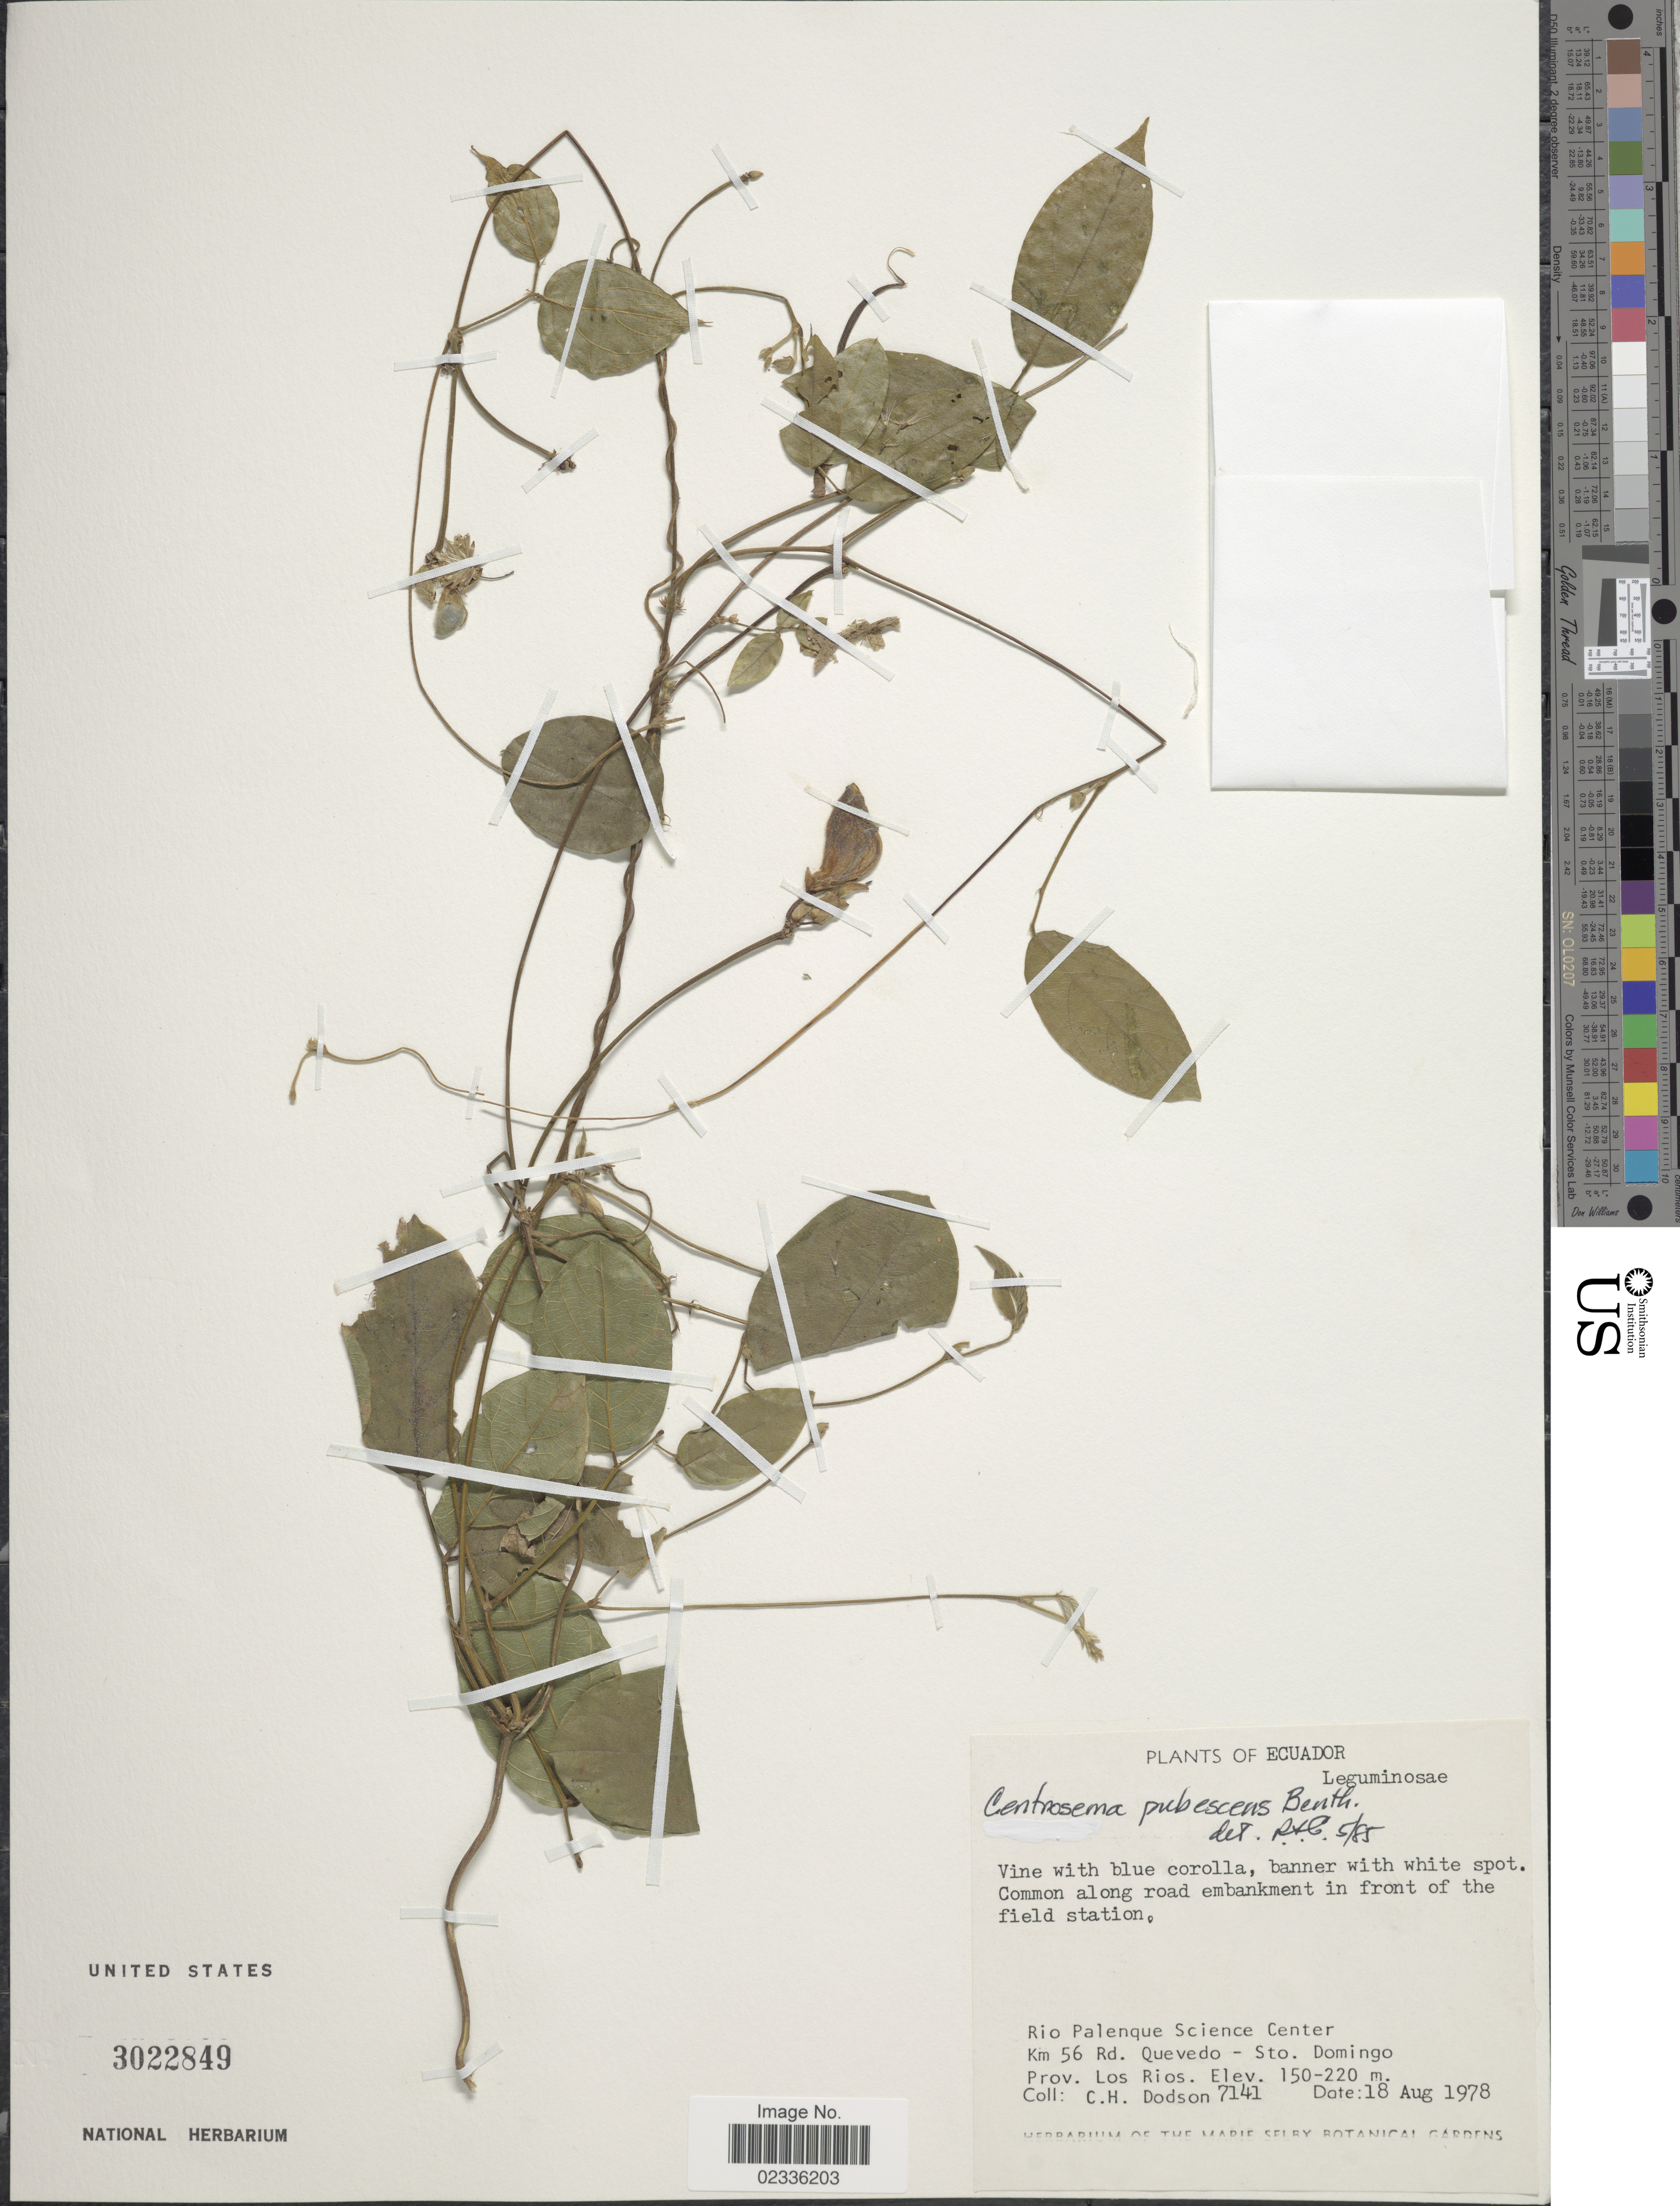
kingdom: Plantae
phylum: Tracheophyta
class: Magnoliopsida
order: Fabales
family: Fabaceae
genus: Centrosema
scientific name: Centrosema pubescens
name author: Benth.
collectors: C. H. Dodson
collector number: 7141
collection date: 1978-08-18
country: Ecuador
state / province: Los Ríos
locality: Rio Palenque Science Center, km 56 Rd. Quevedo - Sto. Domingo. Prov. Los Rios.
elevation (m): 150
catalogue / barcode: US 3022849